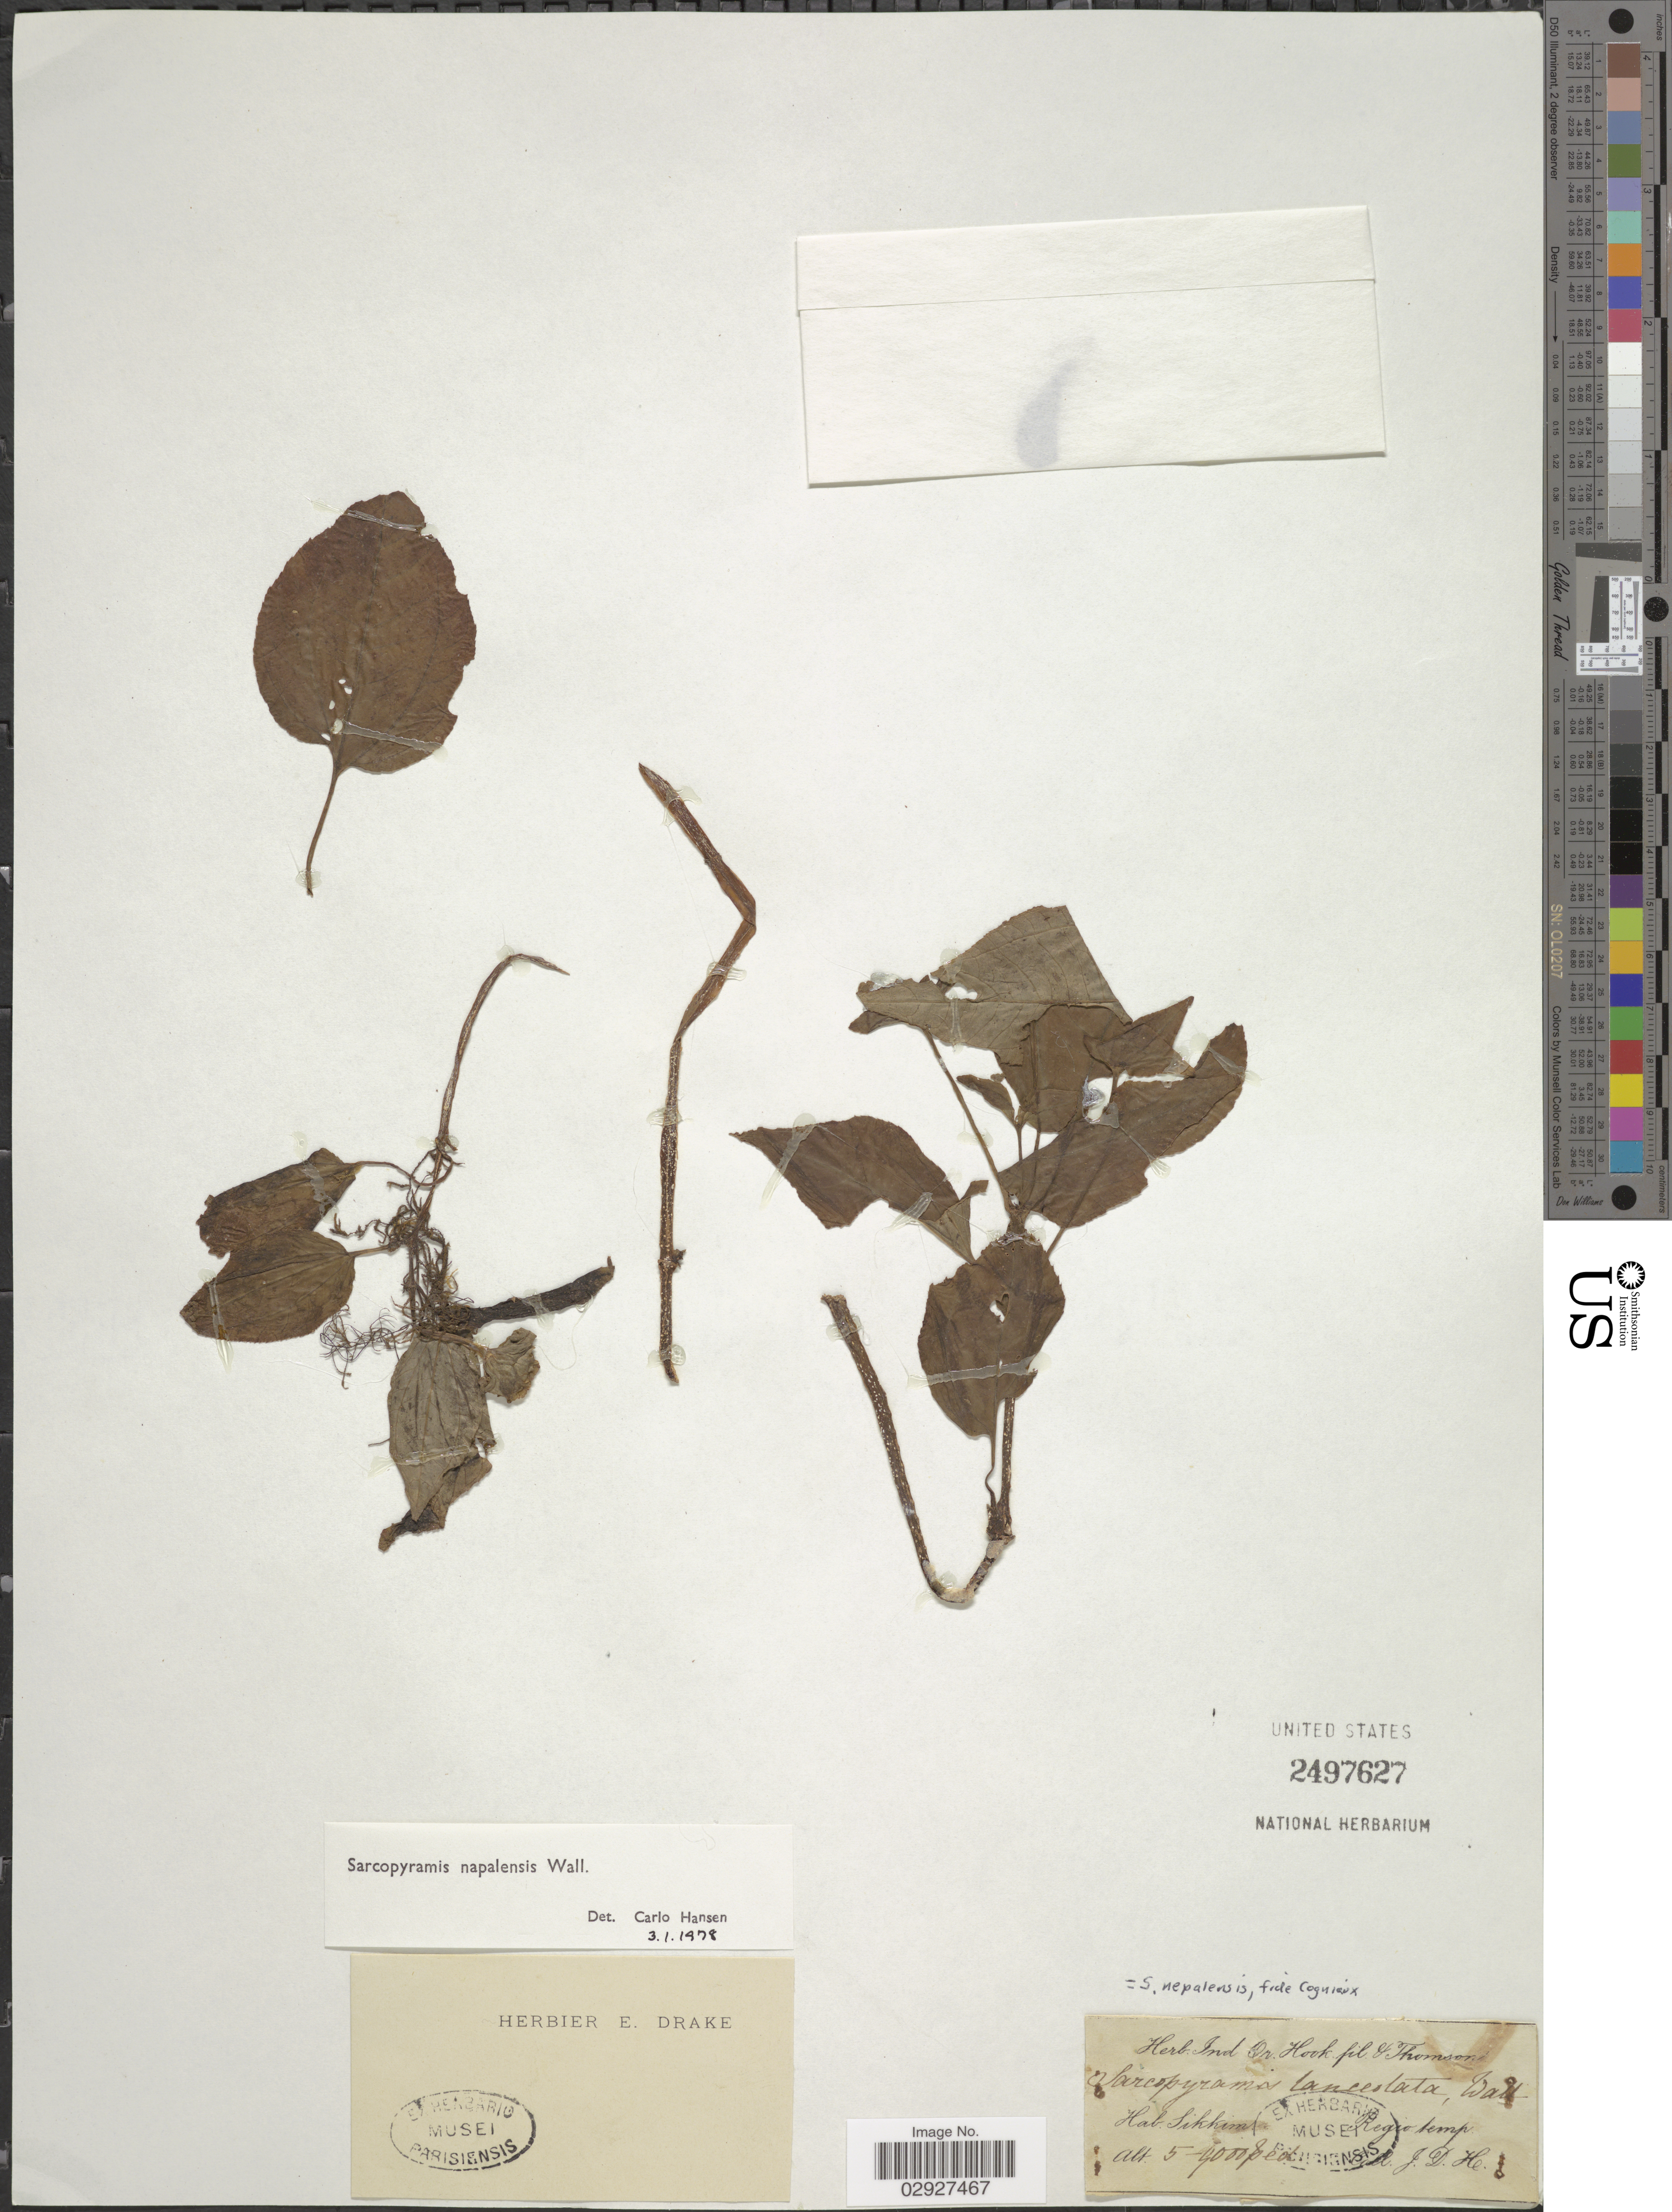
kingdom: Plantae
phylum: Tracheophyta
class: Magnoliopsida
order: Myrtales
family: Melastomataceae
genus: Sarcopyramis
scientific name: Sarcopyramis napalensis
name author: Wall.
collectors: J. D. Hooker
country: India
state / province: Sikkim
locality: Regio temp.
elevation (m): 1524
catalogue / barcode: US 2497627